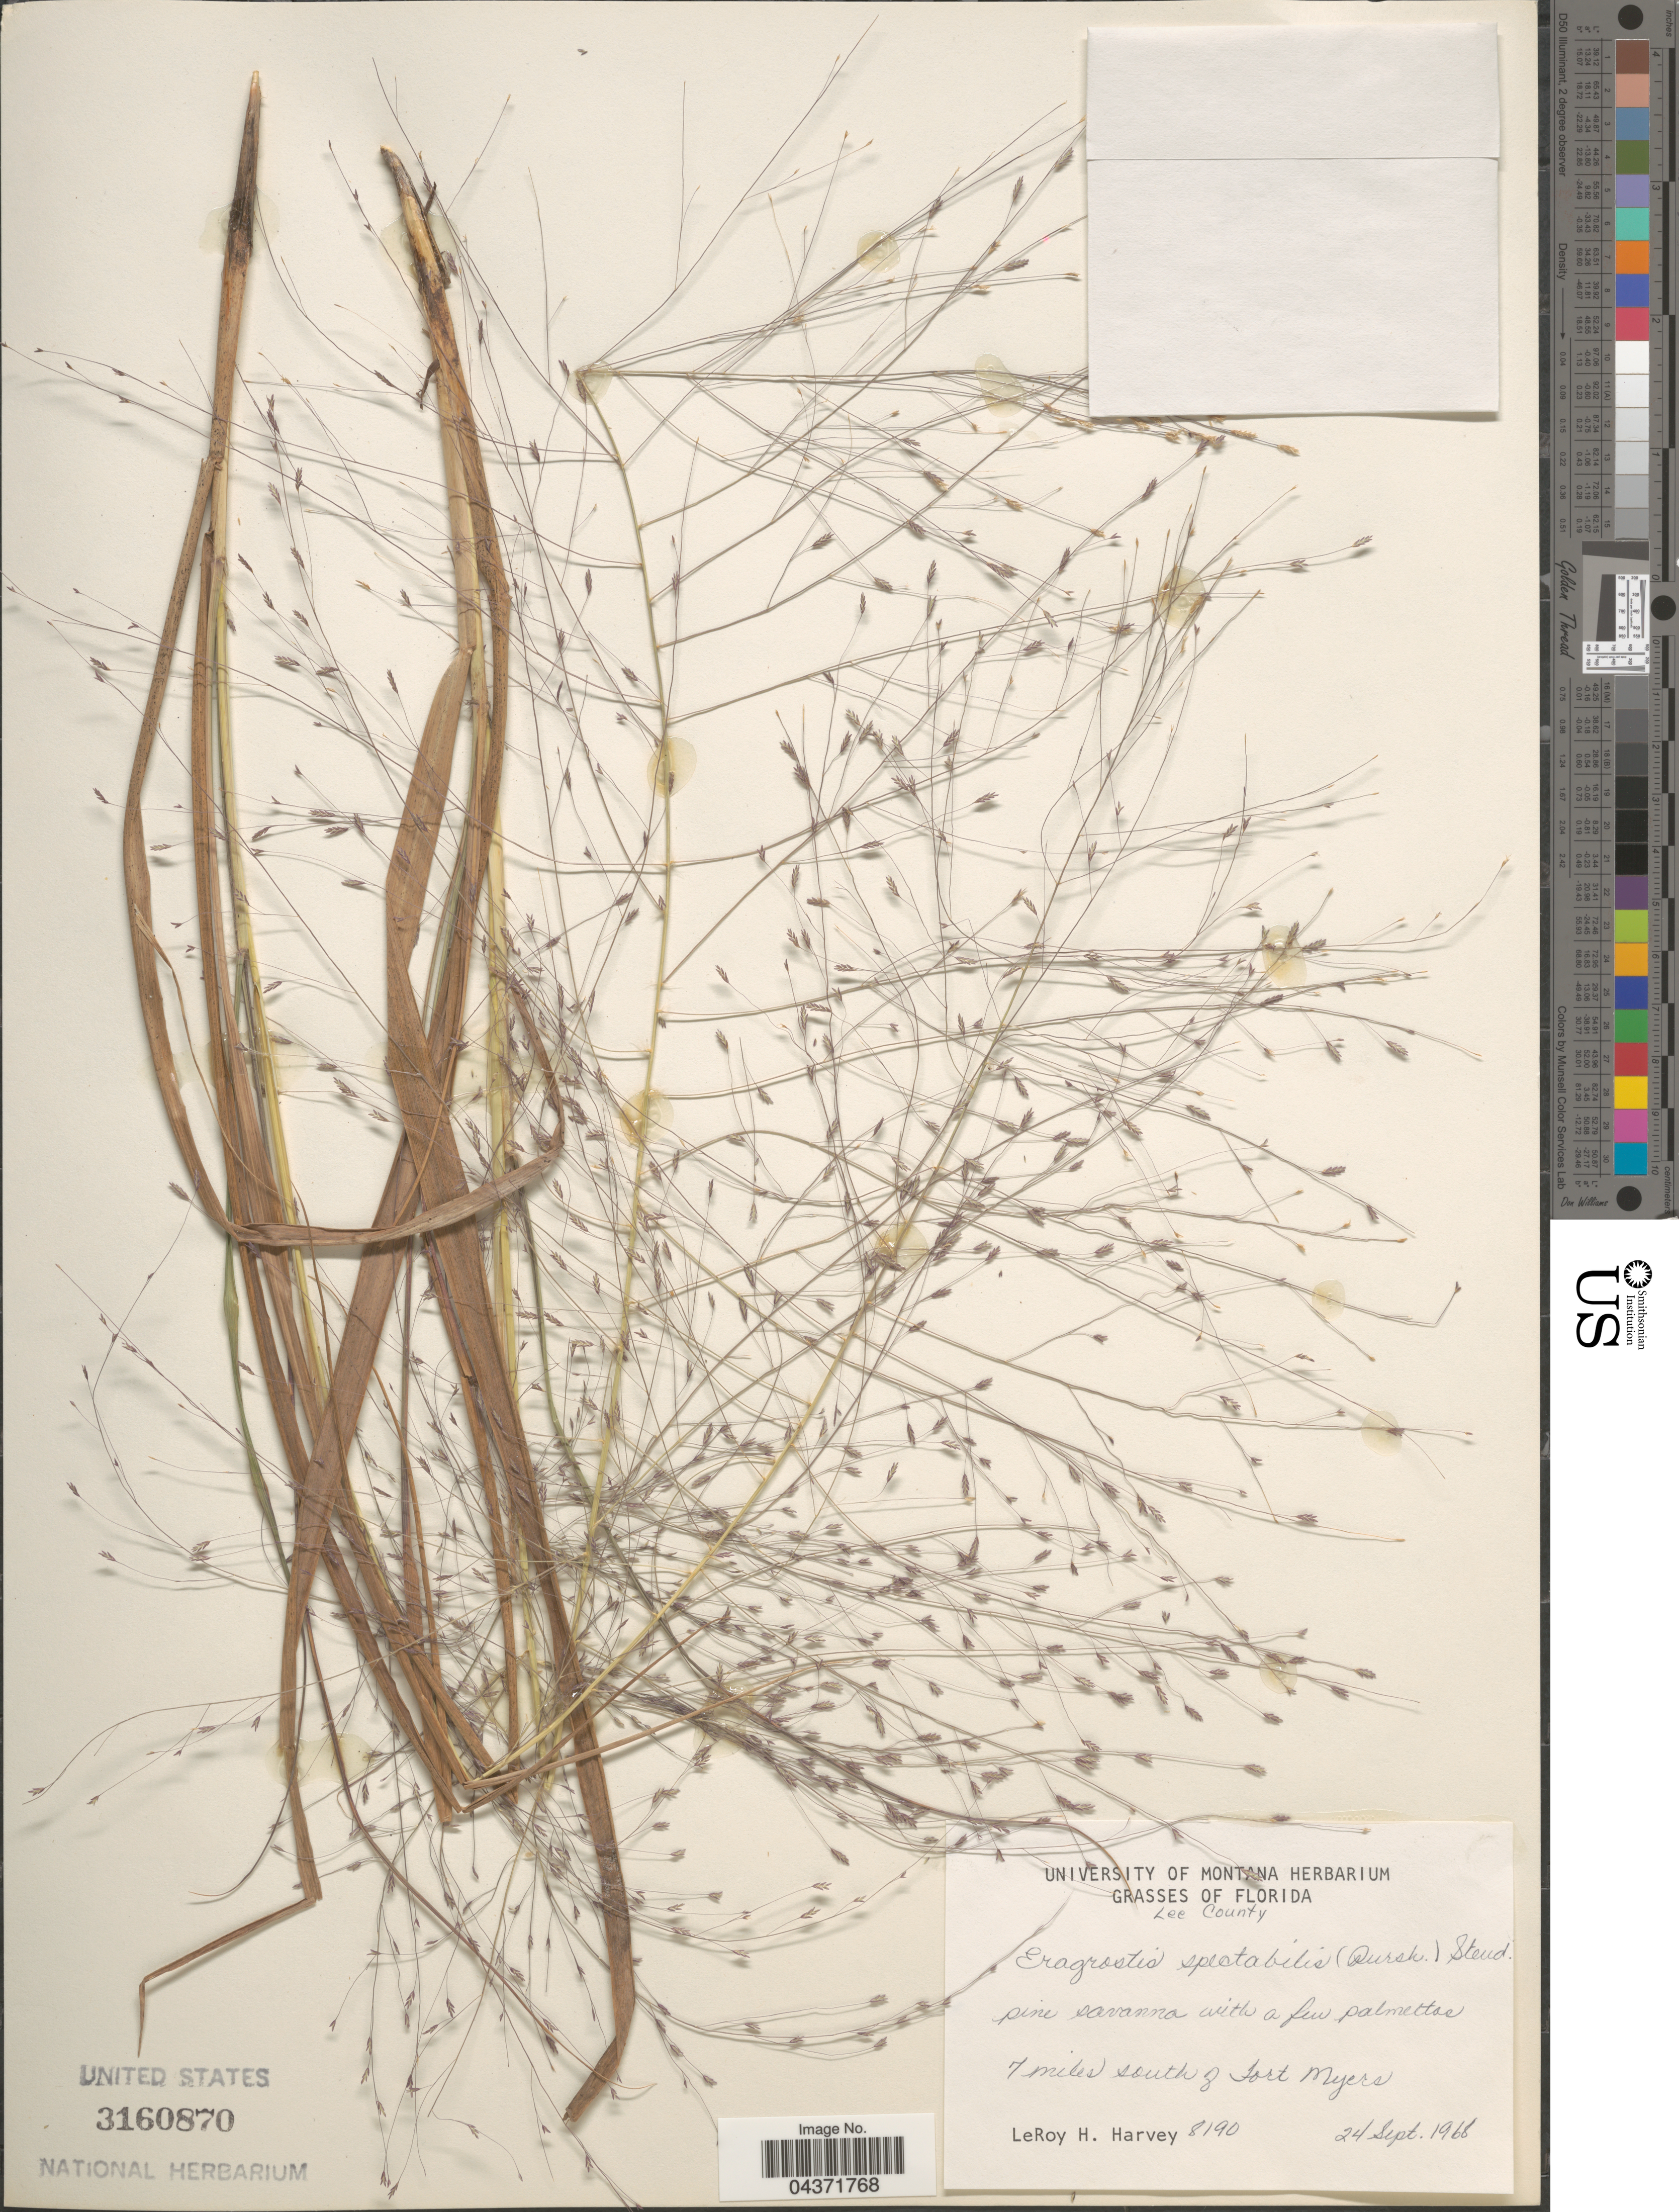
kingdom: Plantae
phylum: Tracheophyta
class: Liliopsida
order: Poales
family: Poaceae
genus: Eragrostis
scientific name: Eragrostis spectabilis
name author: (Pursh) Steud.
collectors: L. H. Harvey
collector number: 8190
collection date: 1968-09-24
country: United States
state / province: Florida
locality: Lee County. 7 miles south of Fort Myers.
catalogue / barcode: US 3160870